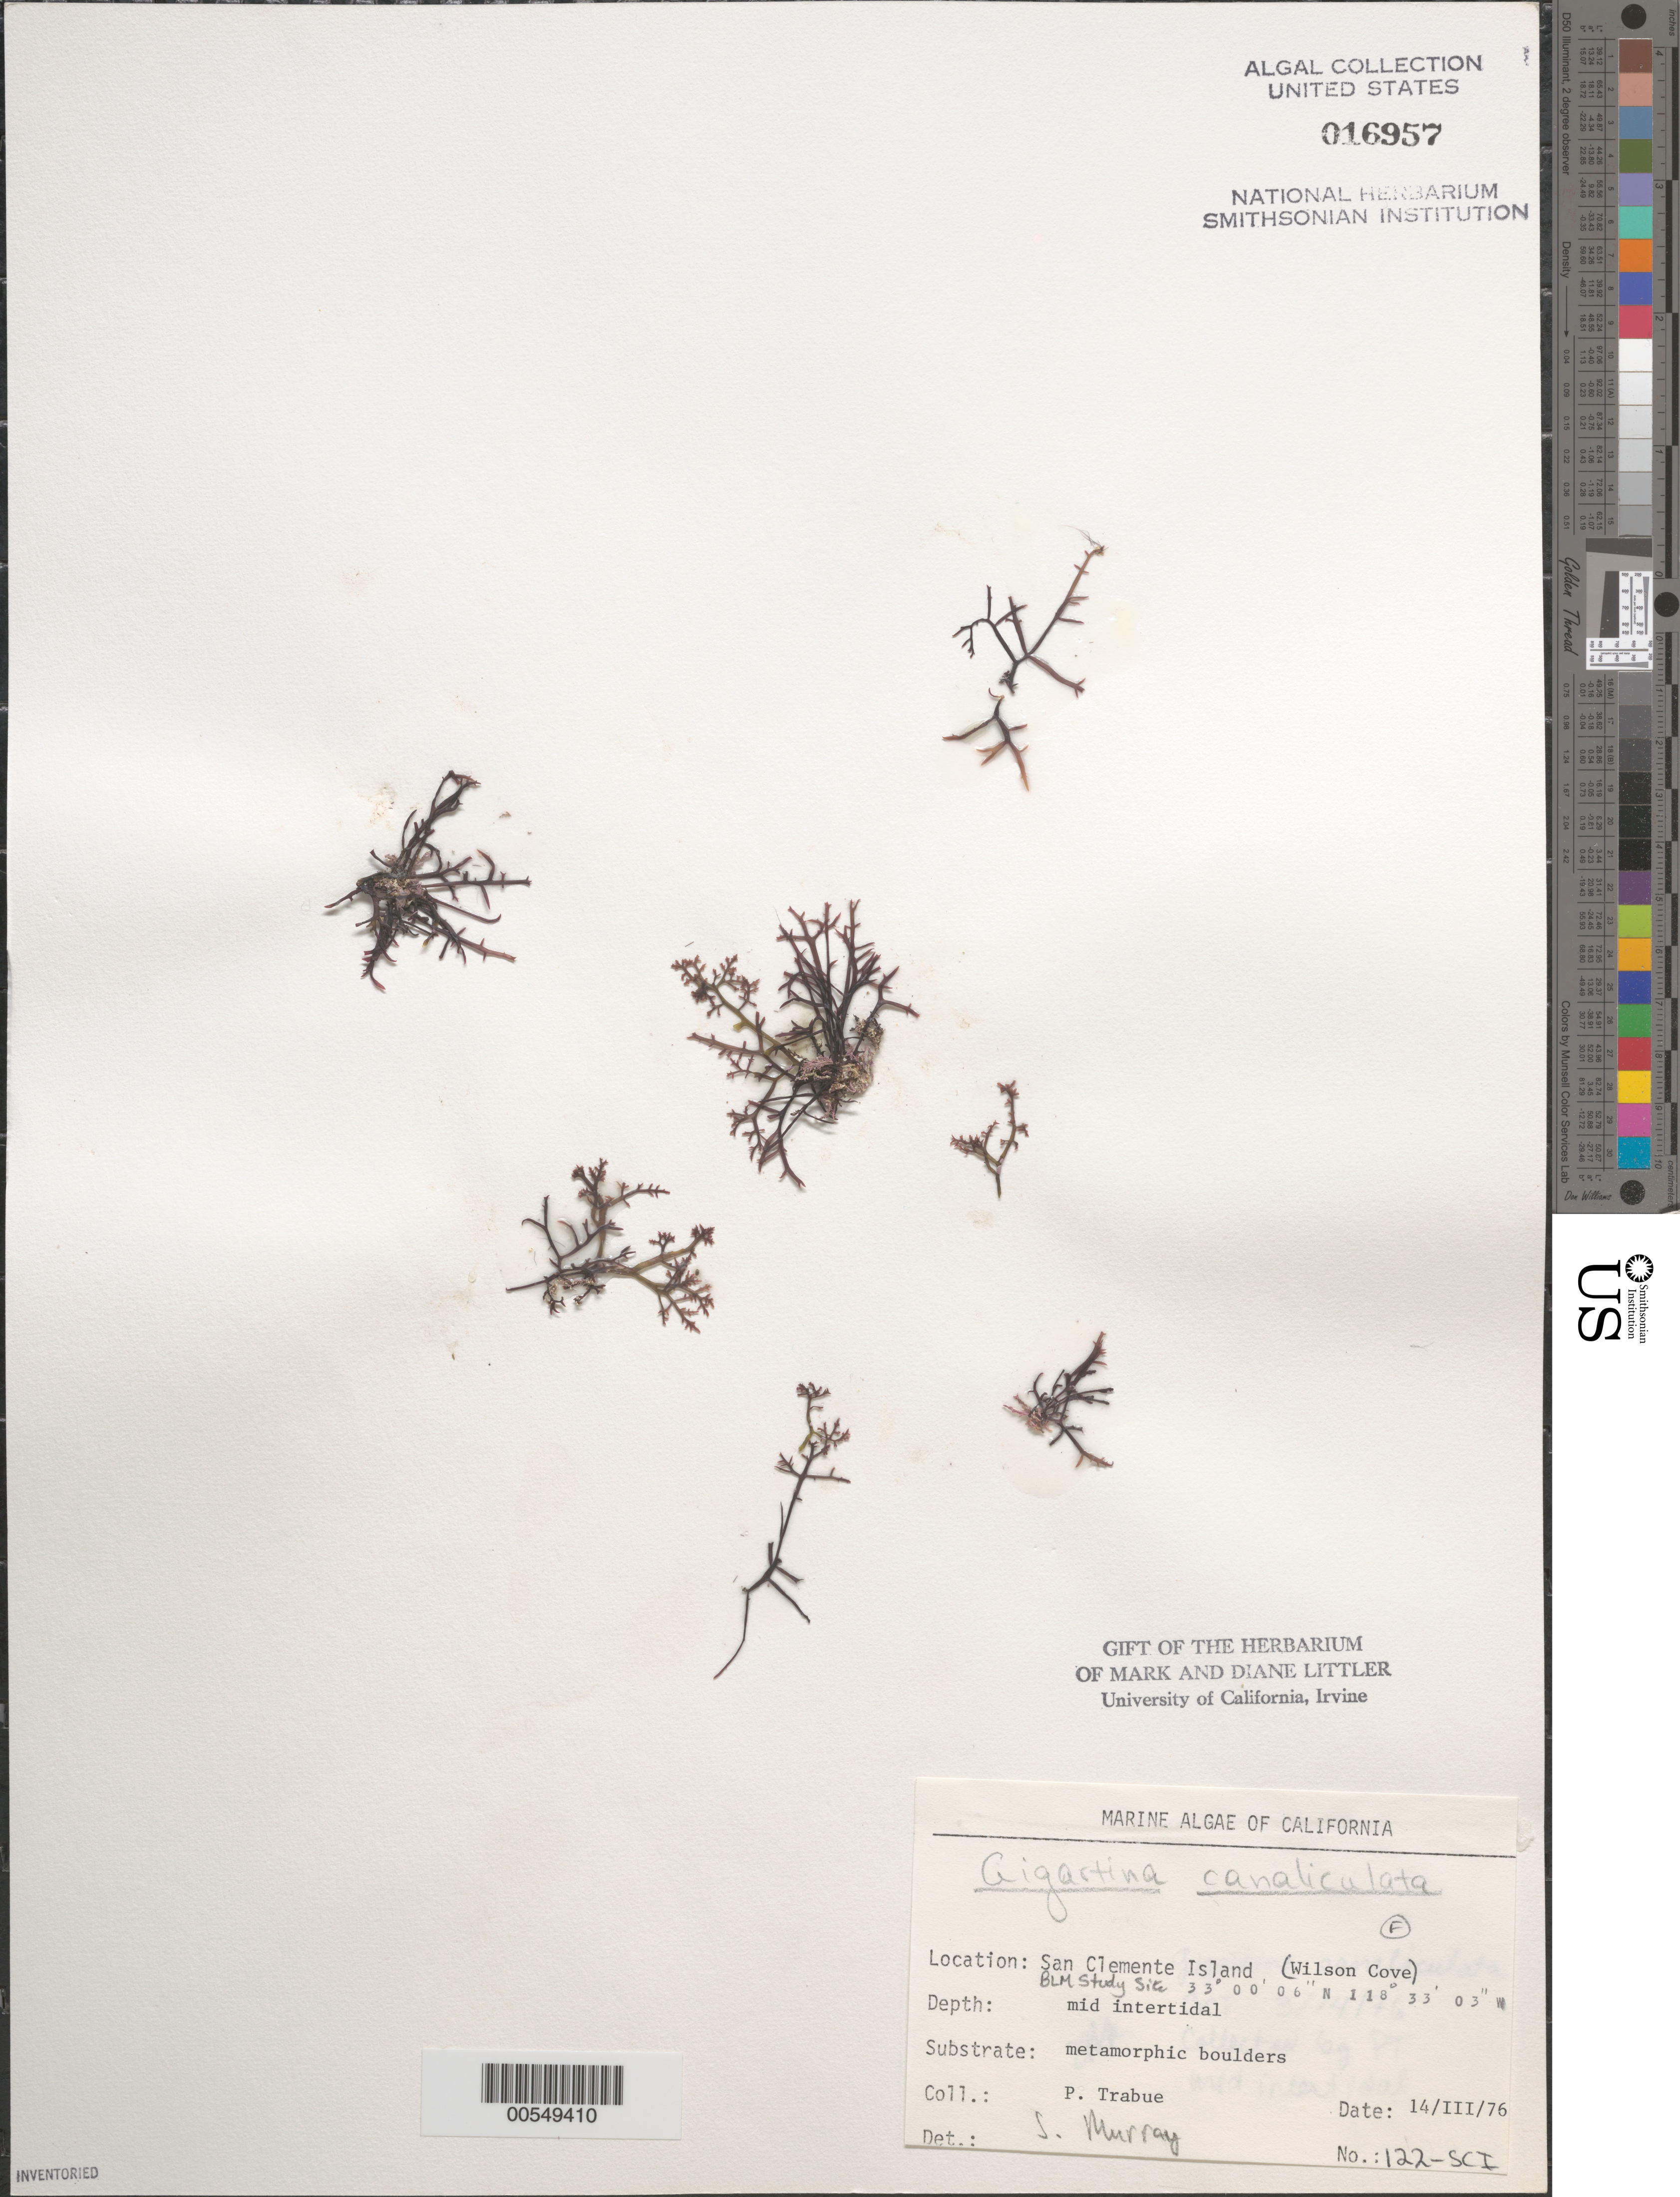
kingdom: Plantae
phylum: Rhodophyta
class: Florideophyceae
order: Gigartinales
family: Gigartinaceae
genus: Chondracanthus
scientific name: Chondracanthus canaliculatus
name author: (Harv.) Guiry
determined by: Algae name updating Project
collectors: P. J. Trabue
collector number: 122-SCI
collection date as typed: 14 Mar 1976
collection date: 1976-03-14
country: United States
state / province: California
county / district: Los Angeles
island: San Clemente Island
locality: Wilson Cove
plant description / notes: BLM-SOCALBIGHT Rocky Intertidal Survey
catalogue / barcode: US 16957